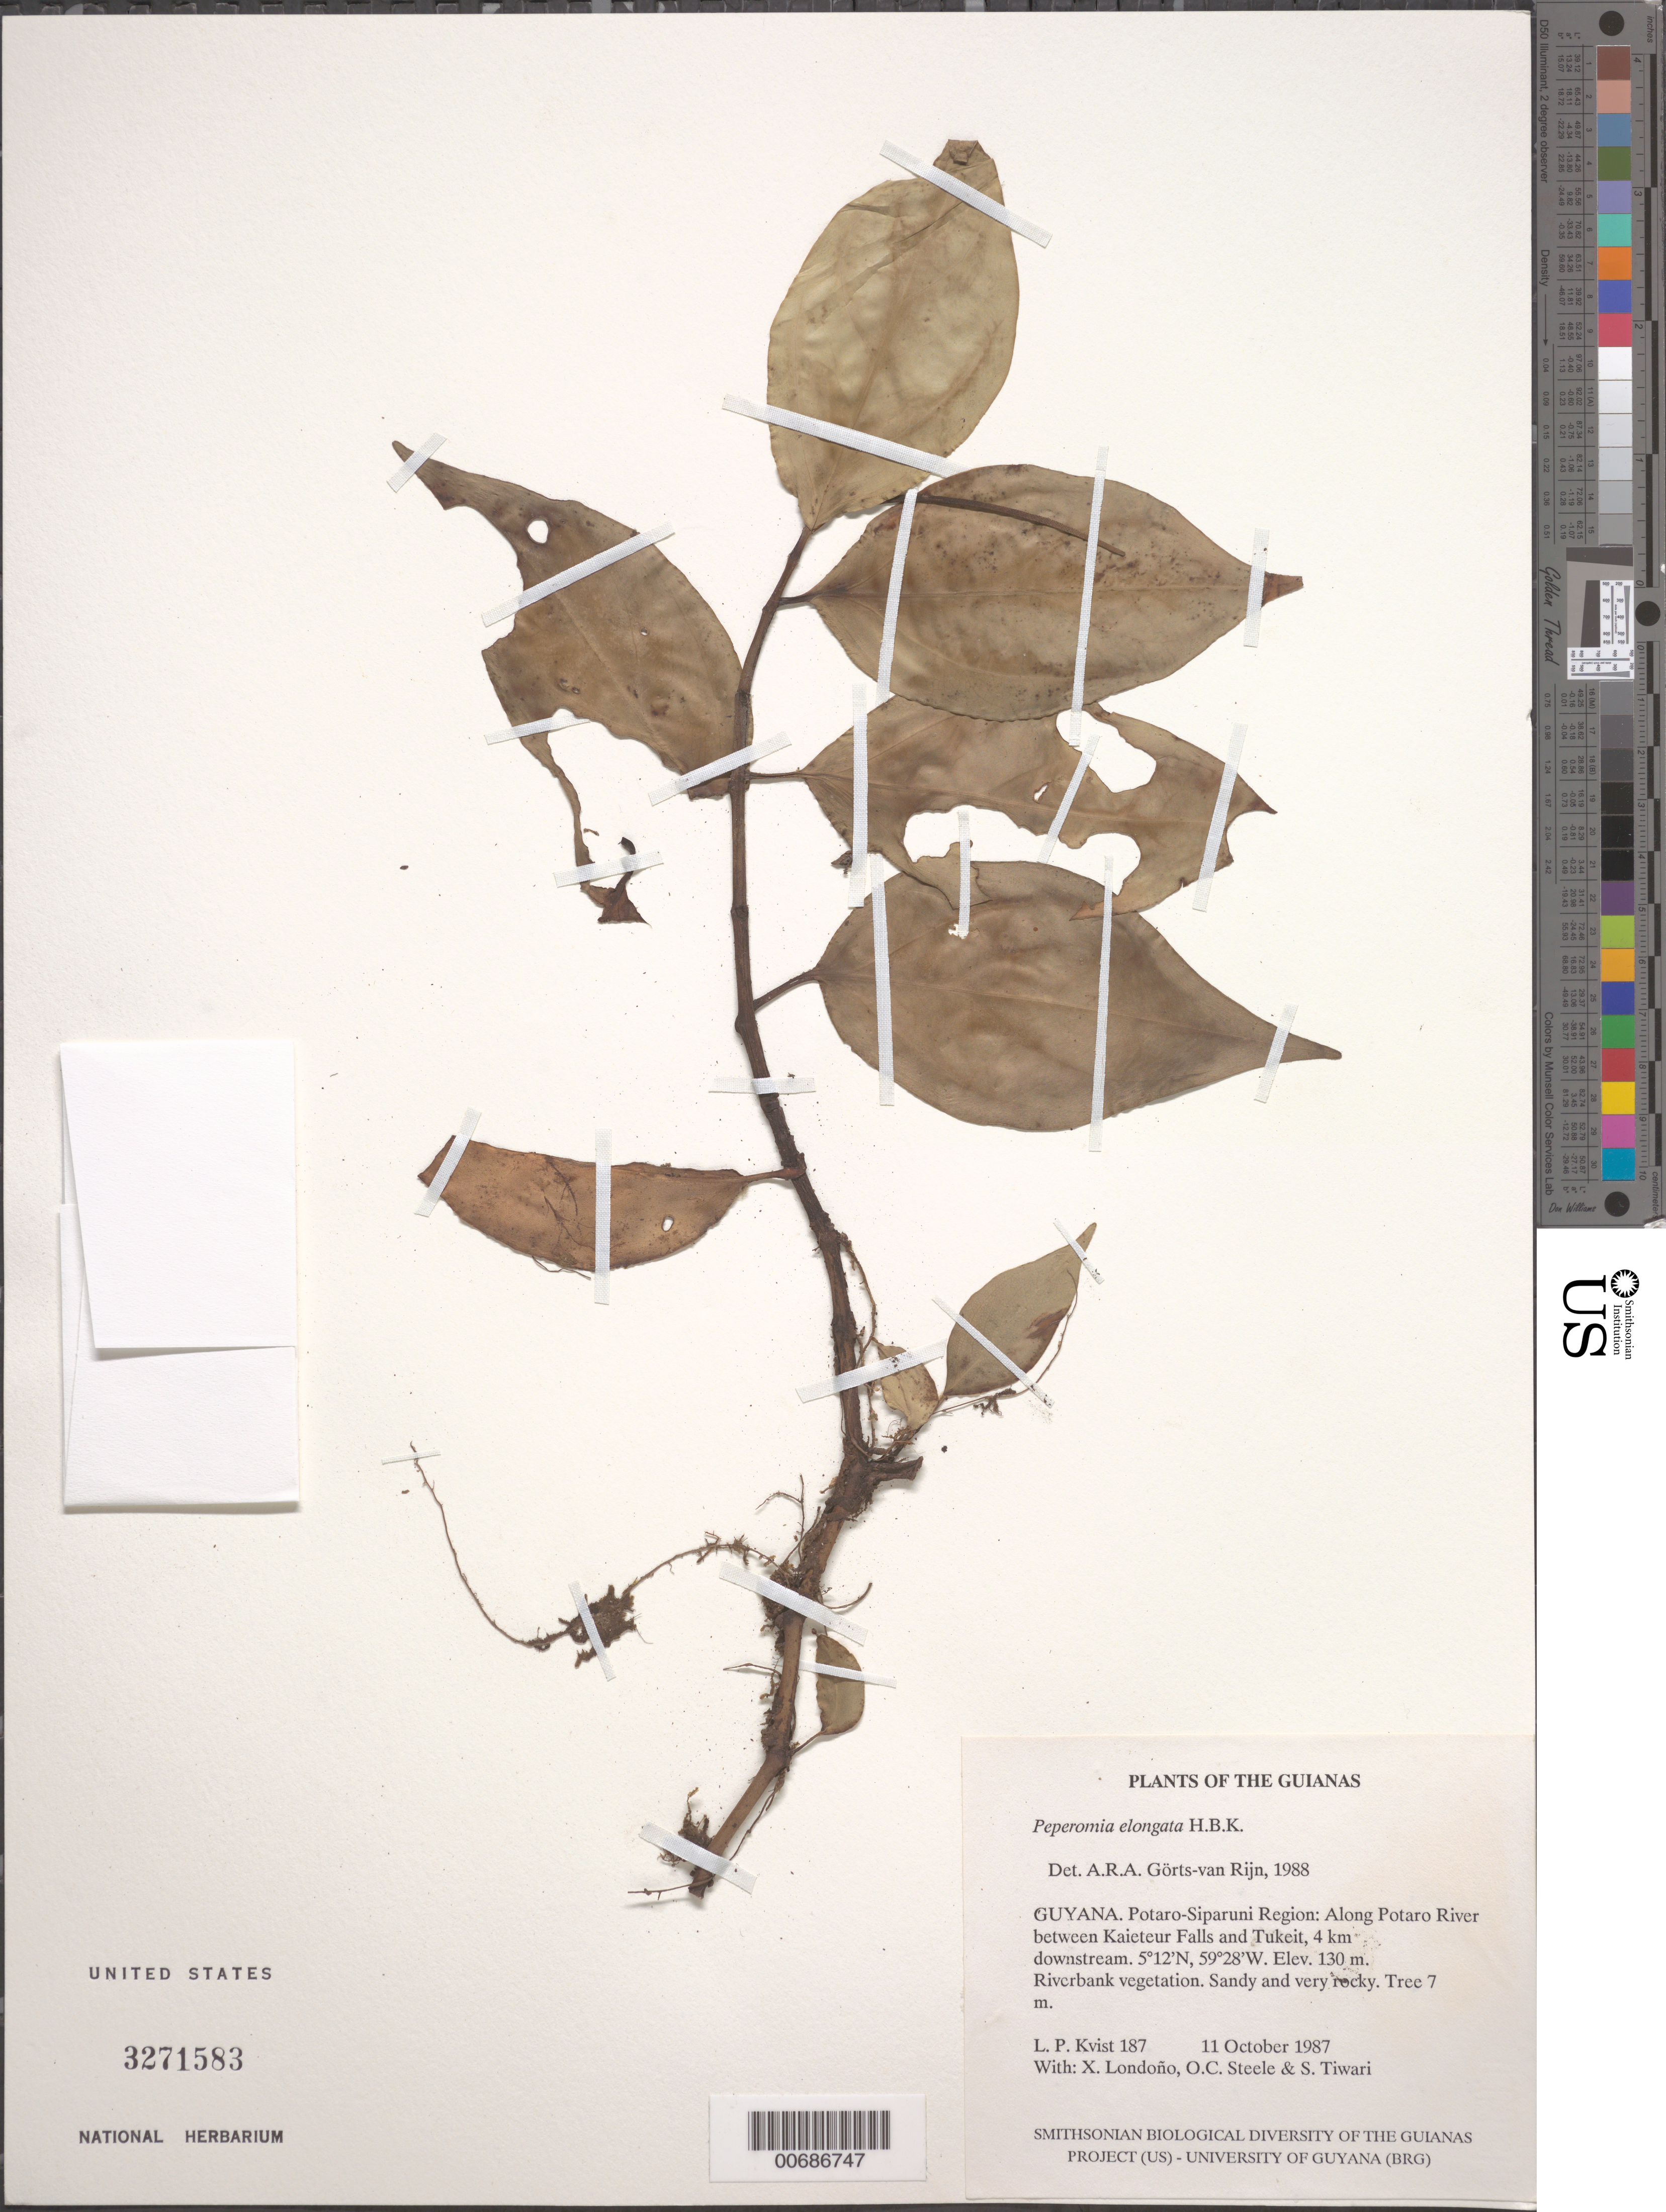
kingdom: Plantae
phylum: Tracheophyta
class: Magnoliopsida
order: Piperales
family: Piperaceae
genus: Peperomia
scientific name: Peperomia elongata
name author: Kunth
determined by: Görts-van Rijn, A. R. A.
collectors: L. P. Kvist, X. Londoño, O. C. Steele & S. Tiwari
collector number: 187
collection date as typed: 11 October 1987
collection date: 1987-10-11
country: Guyana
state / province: Potaro-Siparuni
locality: Along Potaro River between Kaieteur Falls and Tukeit, 4 km downstream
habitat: Riverbank vegetation. Sandy and very rocky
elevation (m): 130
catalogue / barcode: US 3271583